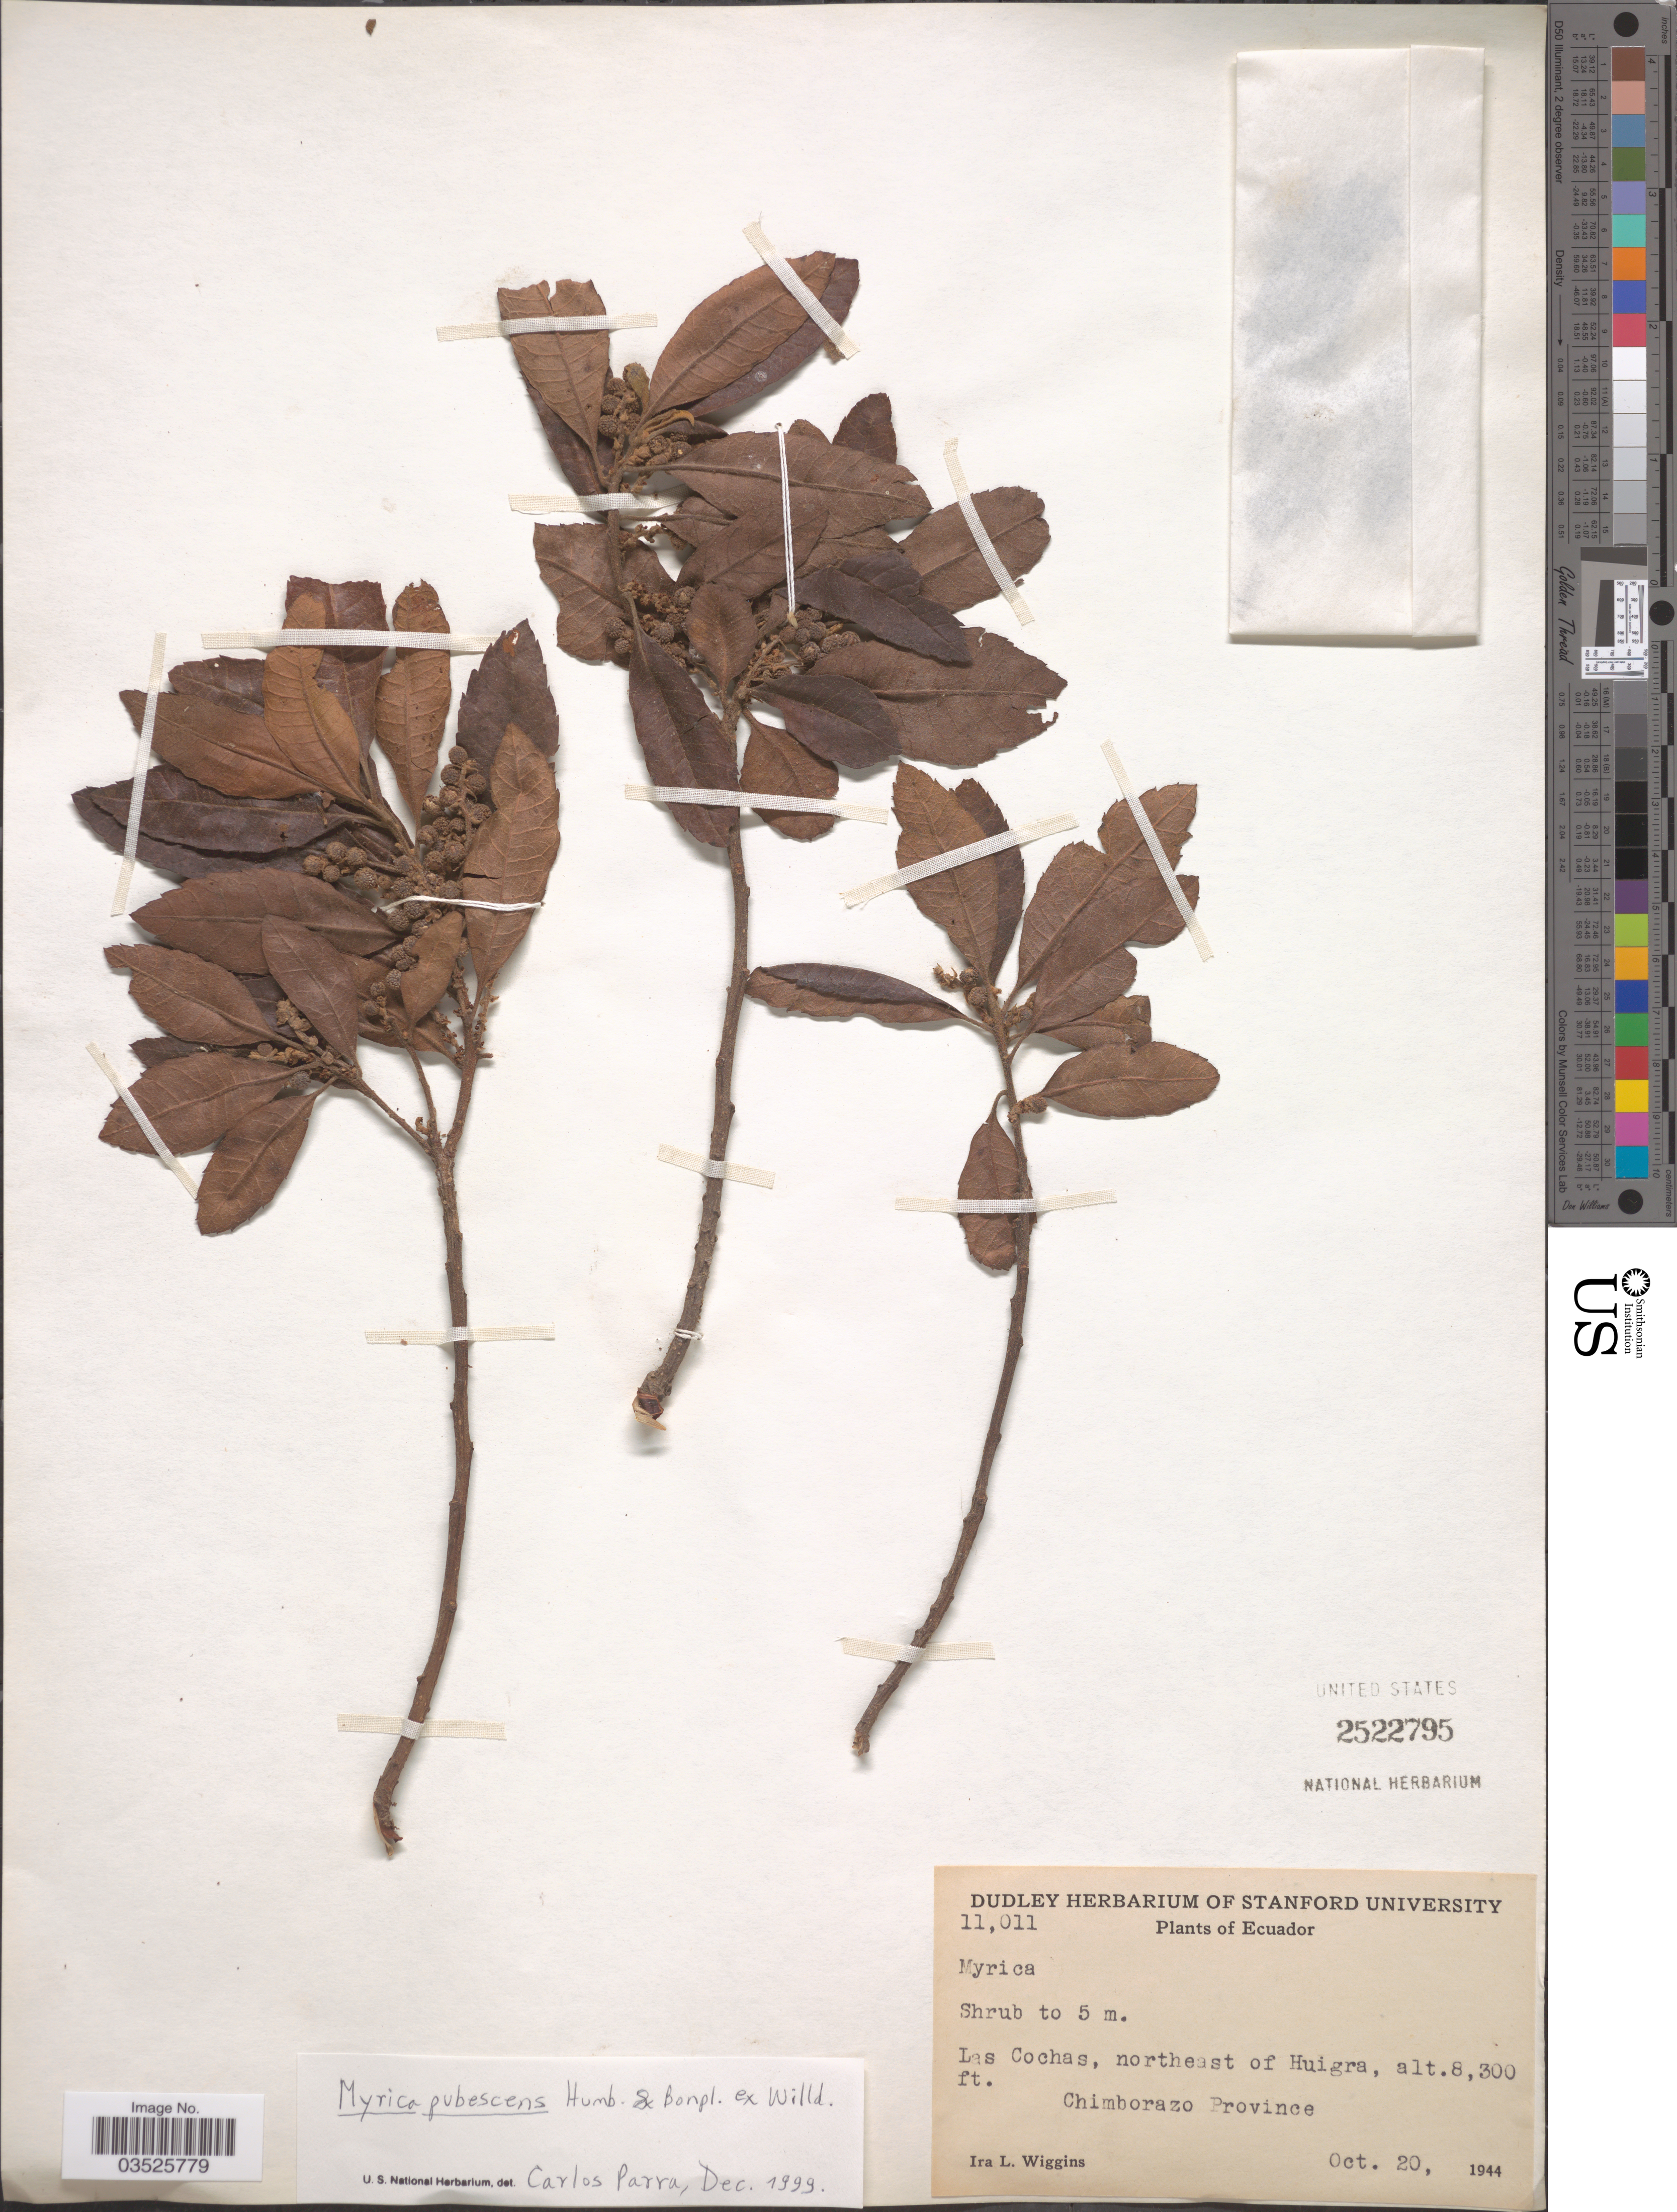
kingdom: Plantae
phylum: Tracheophyta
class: Magnoliopsida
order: Fagales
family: Myricaceae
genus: Morella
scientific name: Morella pubescens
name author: (Humb. & Bonpl. ex Willd.) Wilbur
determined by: Strong, M. T., (US), Smithsonian Institution - National Museum of Natural History (UNITED STATES)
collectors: I. L. Wiggins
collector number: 11011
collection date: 1944-10-20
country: Ecuador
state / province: Chimborazo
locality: Las Cochas, northeast of Huigra.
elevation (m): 2530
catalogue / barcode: US 2522795